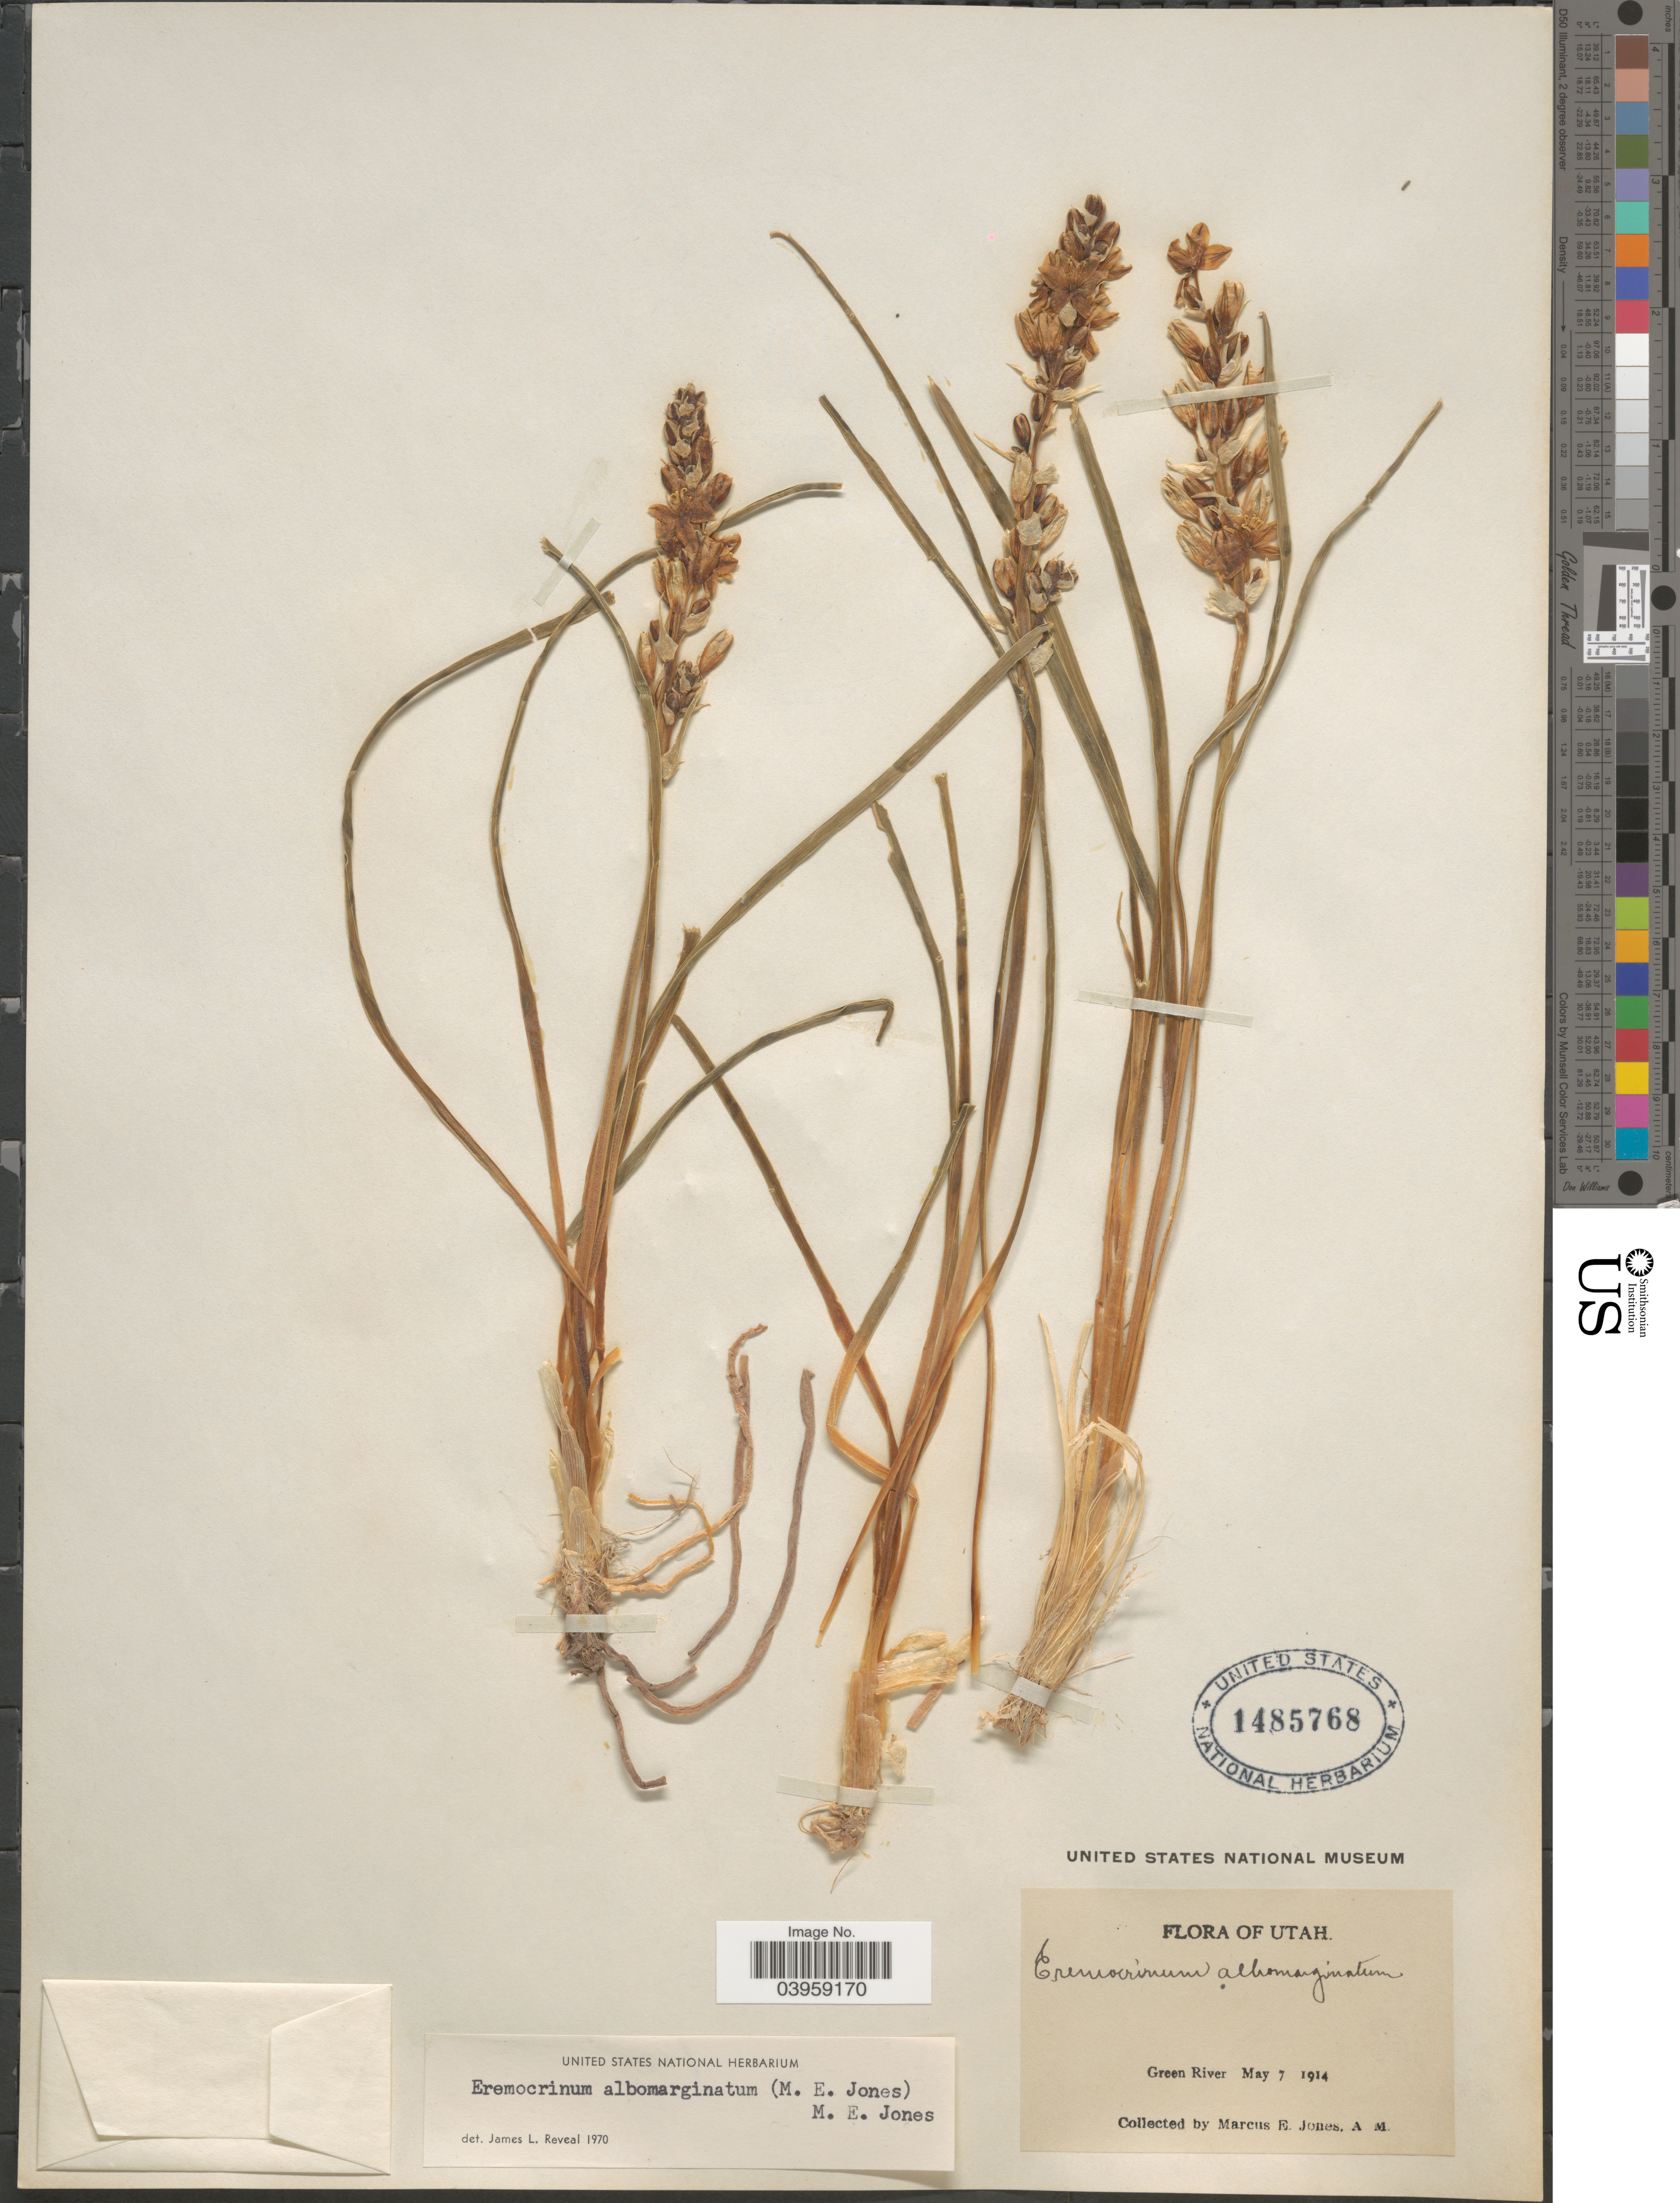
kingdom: Plantae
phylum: Tracheophyta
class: Liliopsida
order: Asparagales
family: Asparagaceae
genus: Eremocrinum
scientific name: Eremocrinum albomarginatum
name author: (M.E. Jones) M.E. Jones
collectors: M. E. Jones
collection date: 1914-05-07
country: United States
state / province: Utah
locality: Green River.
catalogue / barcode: US 1485768